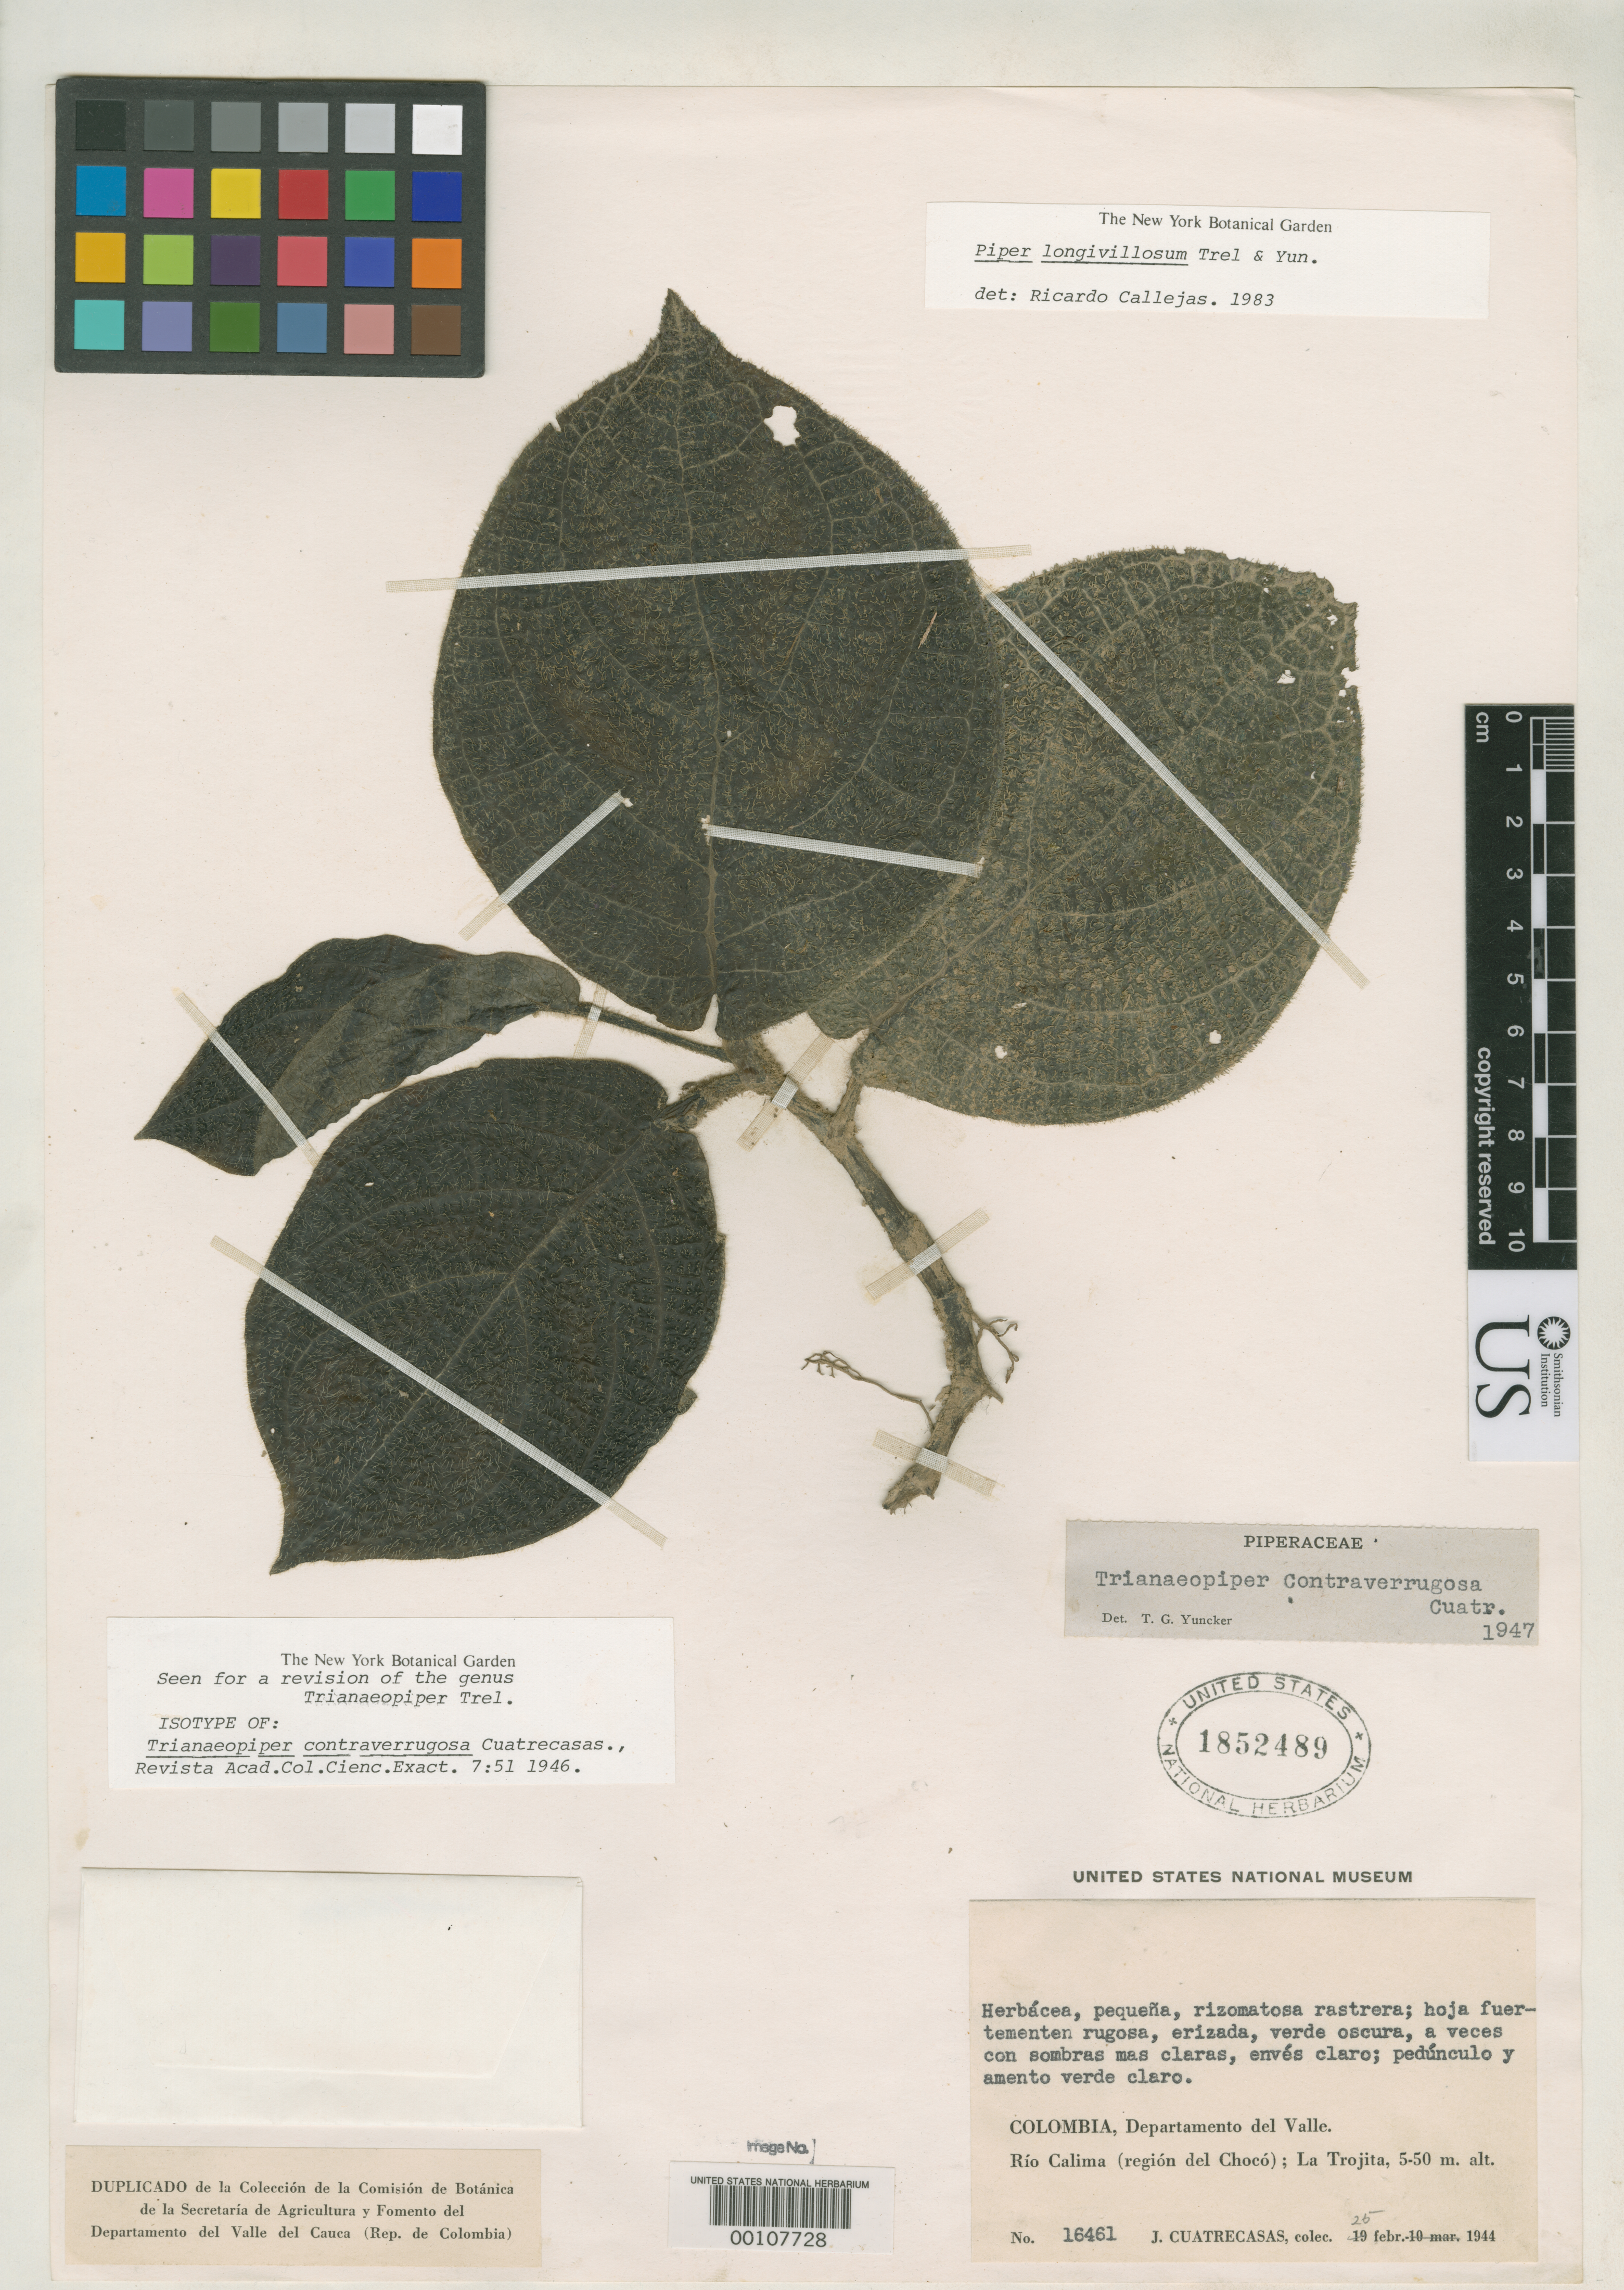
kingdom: Plantae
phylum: Tracheophyta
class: Magnoliopsida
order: Piperales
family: Piperaceae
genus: Trianaeopiper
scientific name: Trianaeopiper contraverrugosa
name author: Cuatrec.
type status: Isotype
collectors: J. Cuatrecasas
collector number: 16461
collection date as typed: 25 Feb 1944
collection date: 1944-02-25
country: Colombia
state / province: Valle del Cauca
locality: Rio Calima, region del Choco, La Tojita.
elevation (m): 5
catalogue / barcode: US 1852489